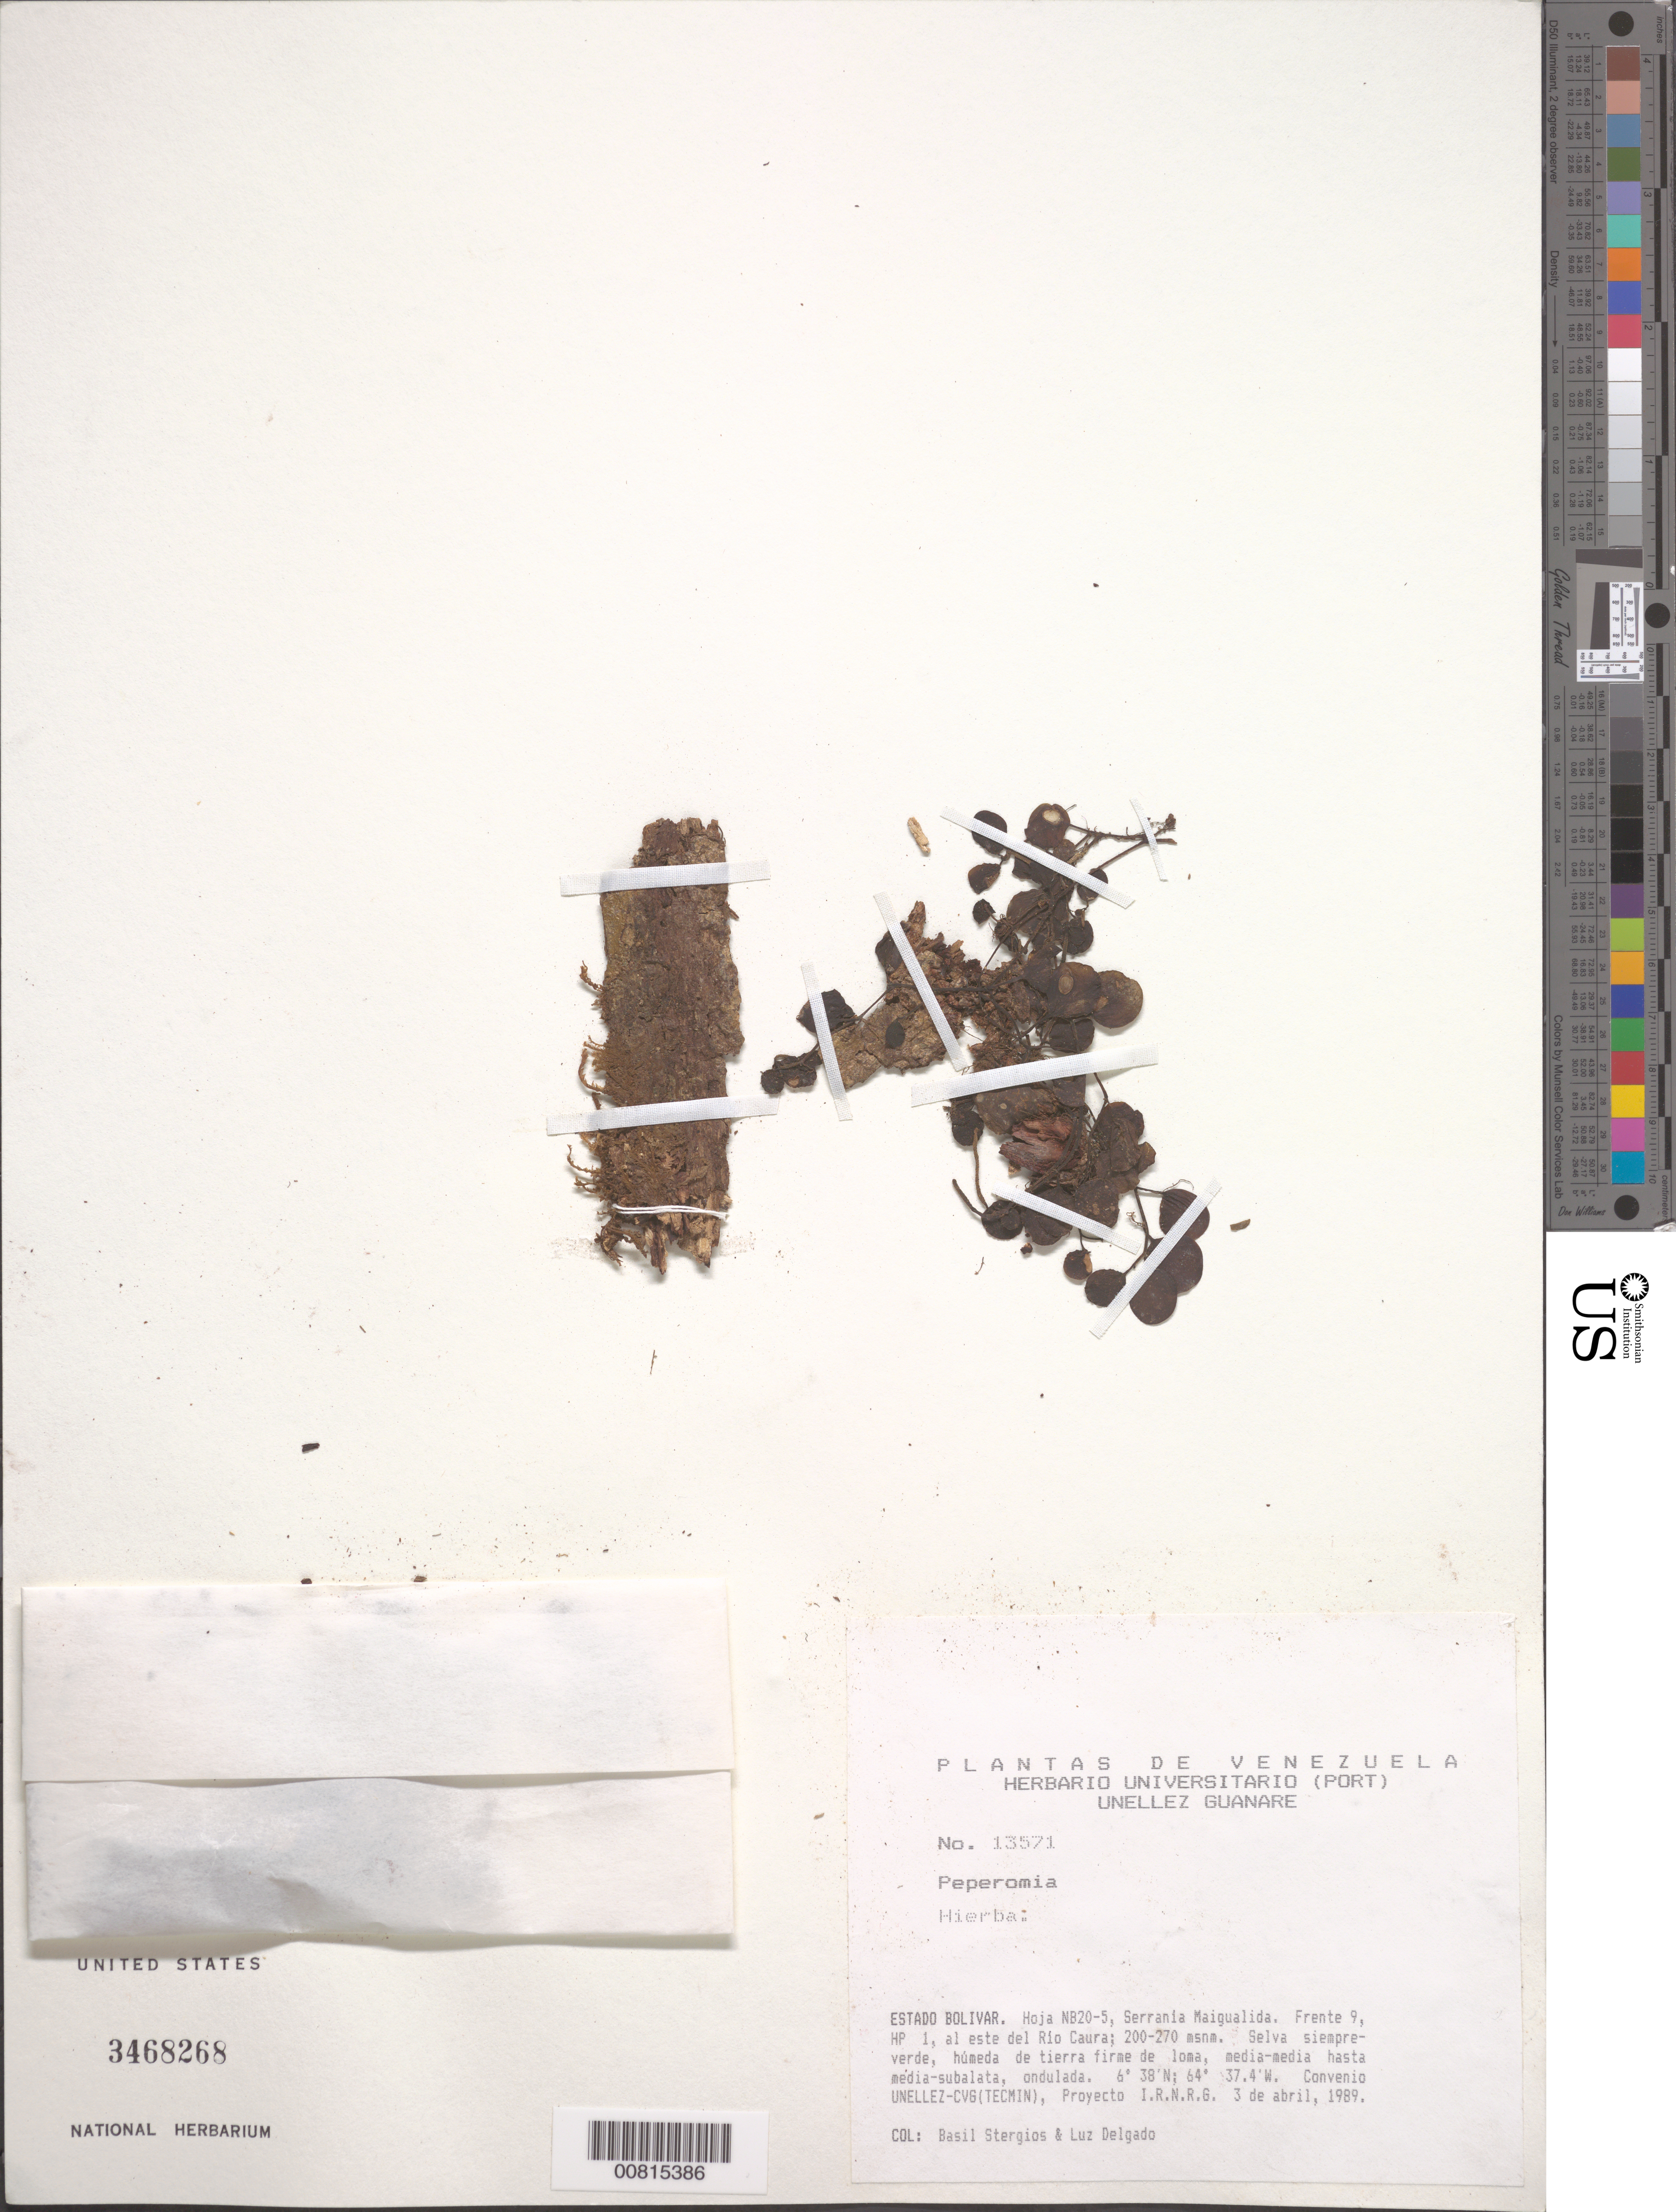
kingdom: Plantae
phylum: Tracheophyta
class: Magnoliopsida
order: Piperales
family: Piperaceae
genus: Peperomia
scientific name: Peperomia serpens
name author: (Sw.) Loudon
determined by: Jiménez, José Estaban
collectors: B. G. Stergios & L. Delgado V.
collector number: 13571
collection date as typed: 3-Apr-89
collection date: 1989-04-03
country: Venezuela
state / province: Bolívar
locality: Serrania Maigualida, E del río Caura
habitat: Selva siempre-verde, húmeda de tierra firme de loma, media-media hasta media-subalata, ondulada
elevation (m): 200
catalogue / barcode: US 3468268